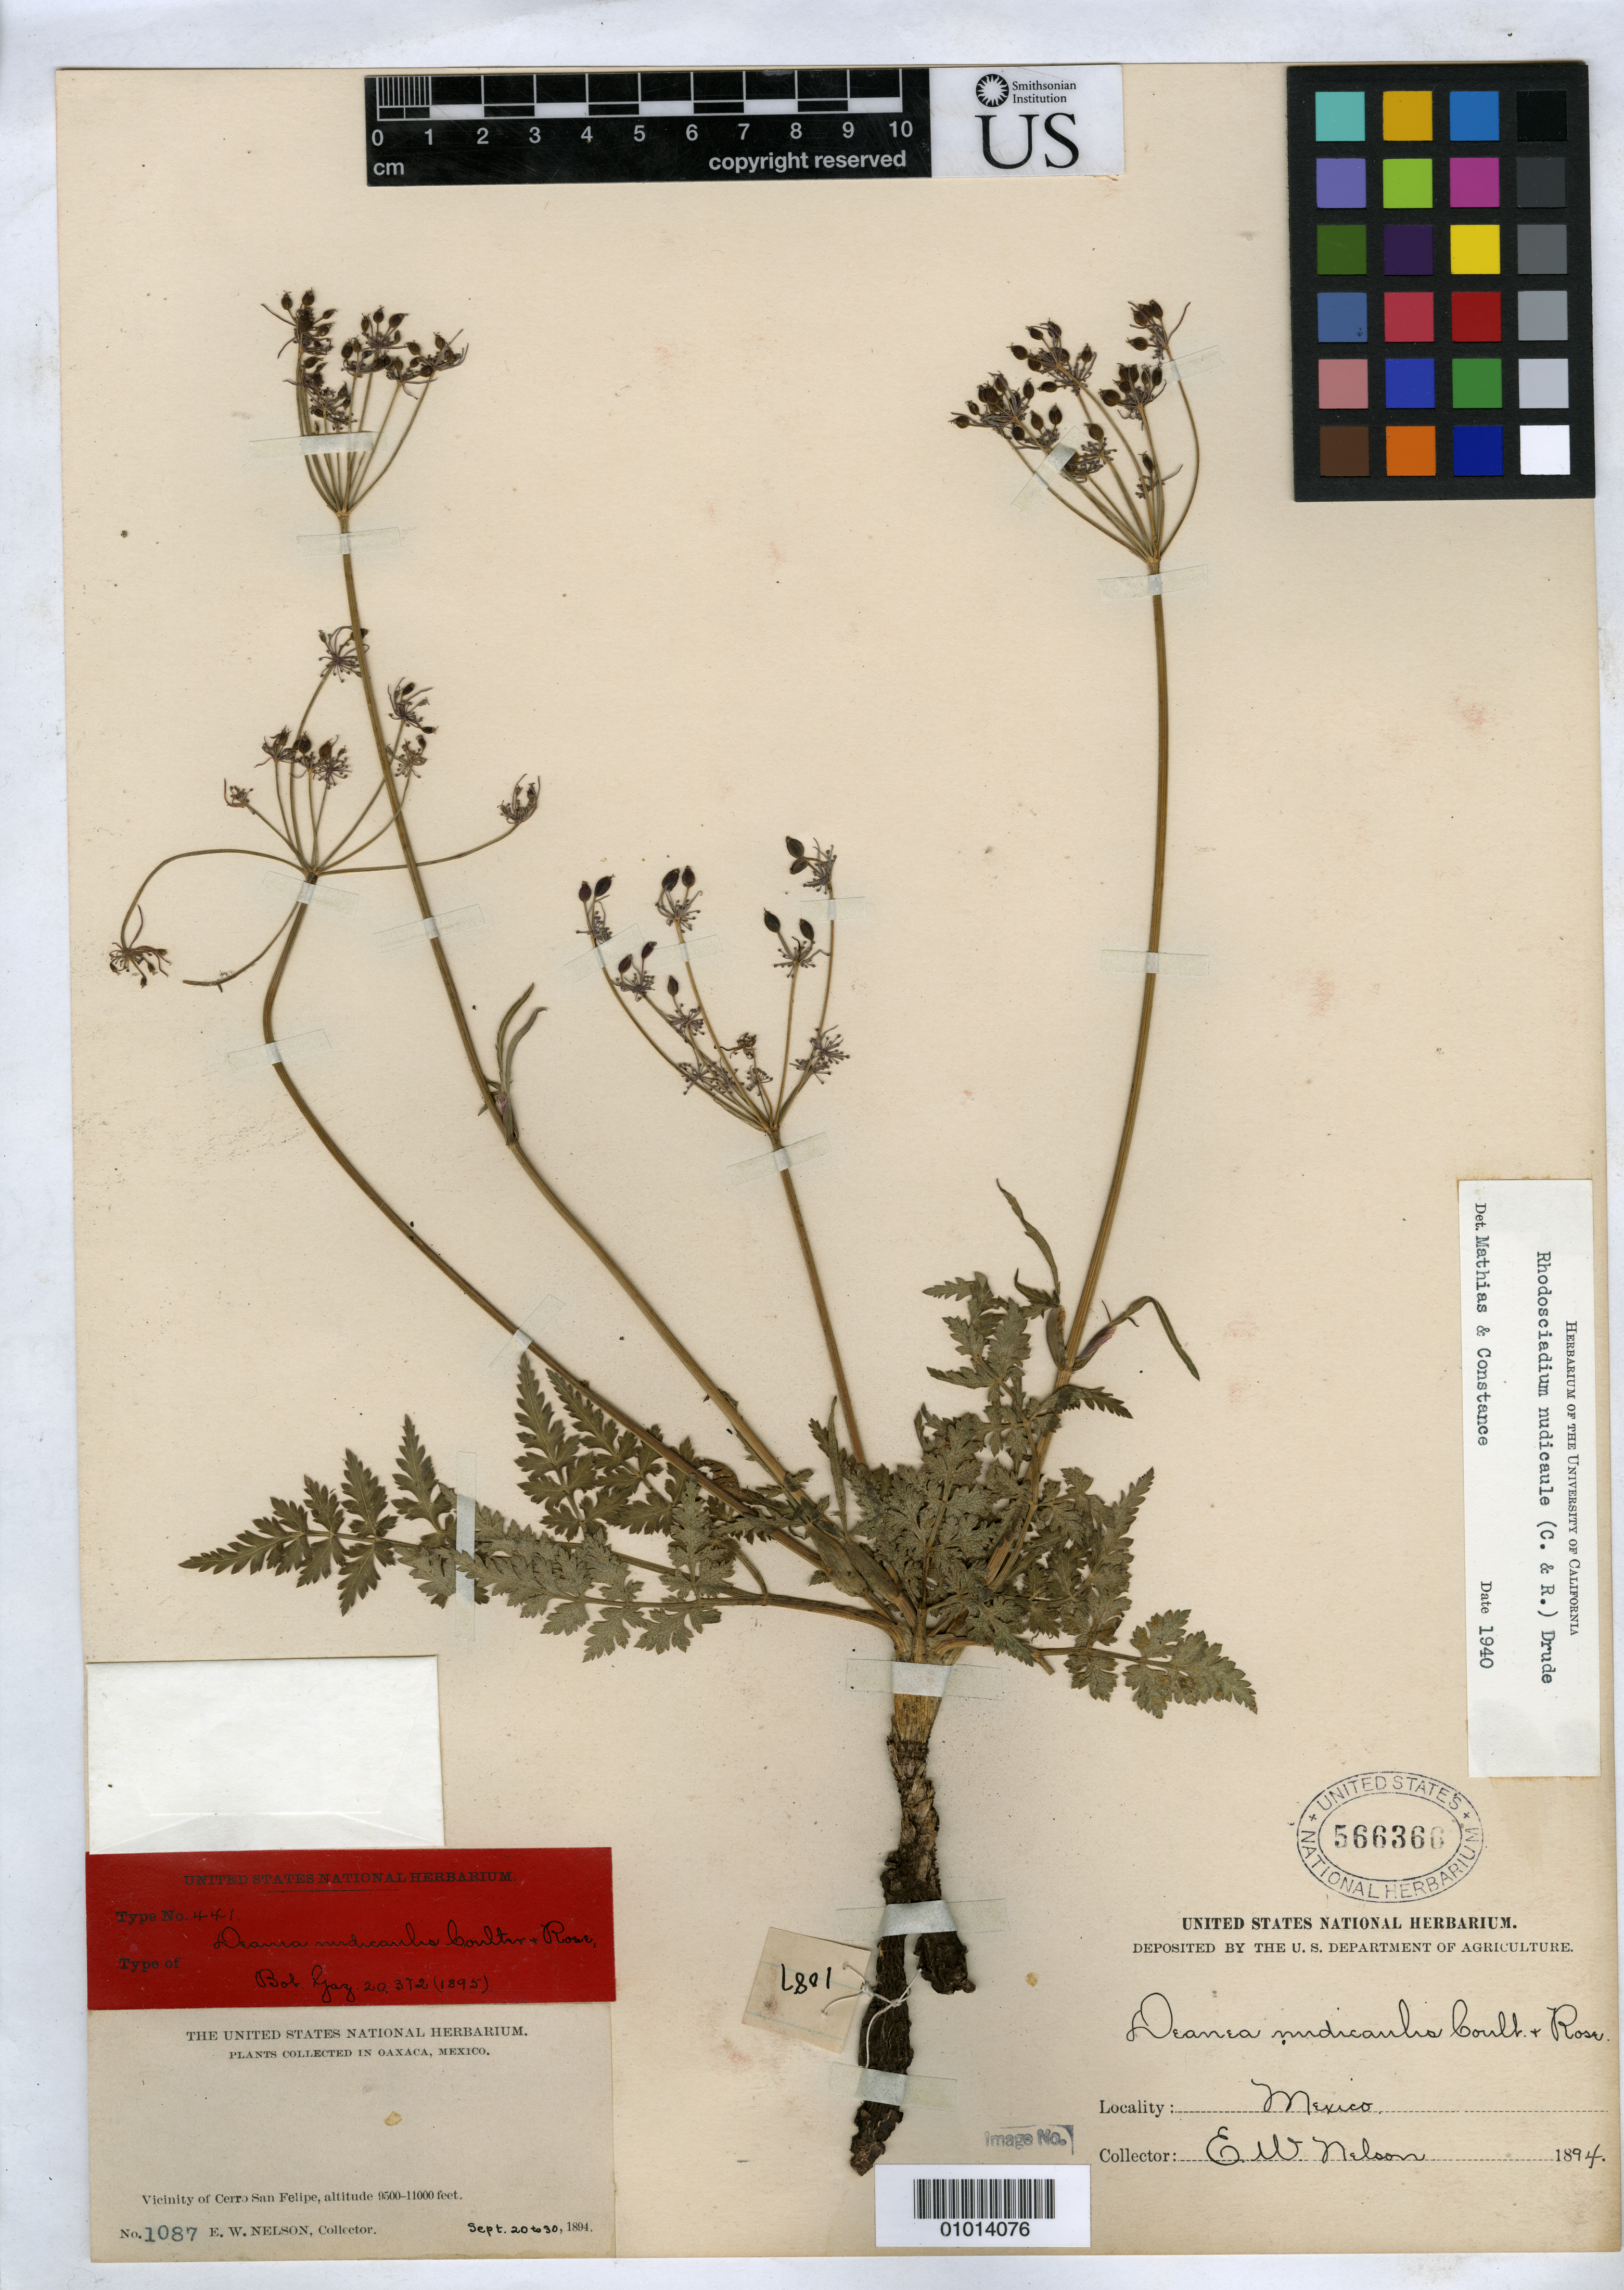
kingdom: Plantae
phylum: Tracheophyta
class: Magnoliopsida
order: Apiales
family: Apiaceae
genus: Deanea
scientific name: Deanea nudicaulis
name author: J.M. Coult. & Rose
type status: Syntype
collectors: E. W. Nelson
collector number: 1087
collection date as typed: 20 Sep 1894 to 30 Sep 1894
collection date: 1894-09-20/1894-09-30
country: Mexico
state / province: Oaxaca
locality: Vicinity of Cerro San Felipe.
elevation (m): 2896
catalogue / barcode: US 566366